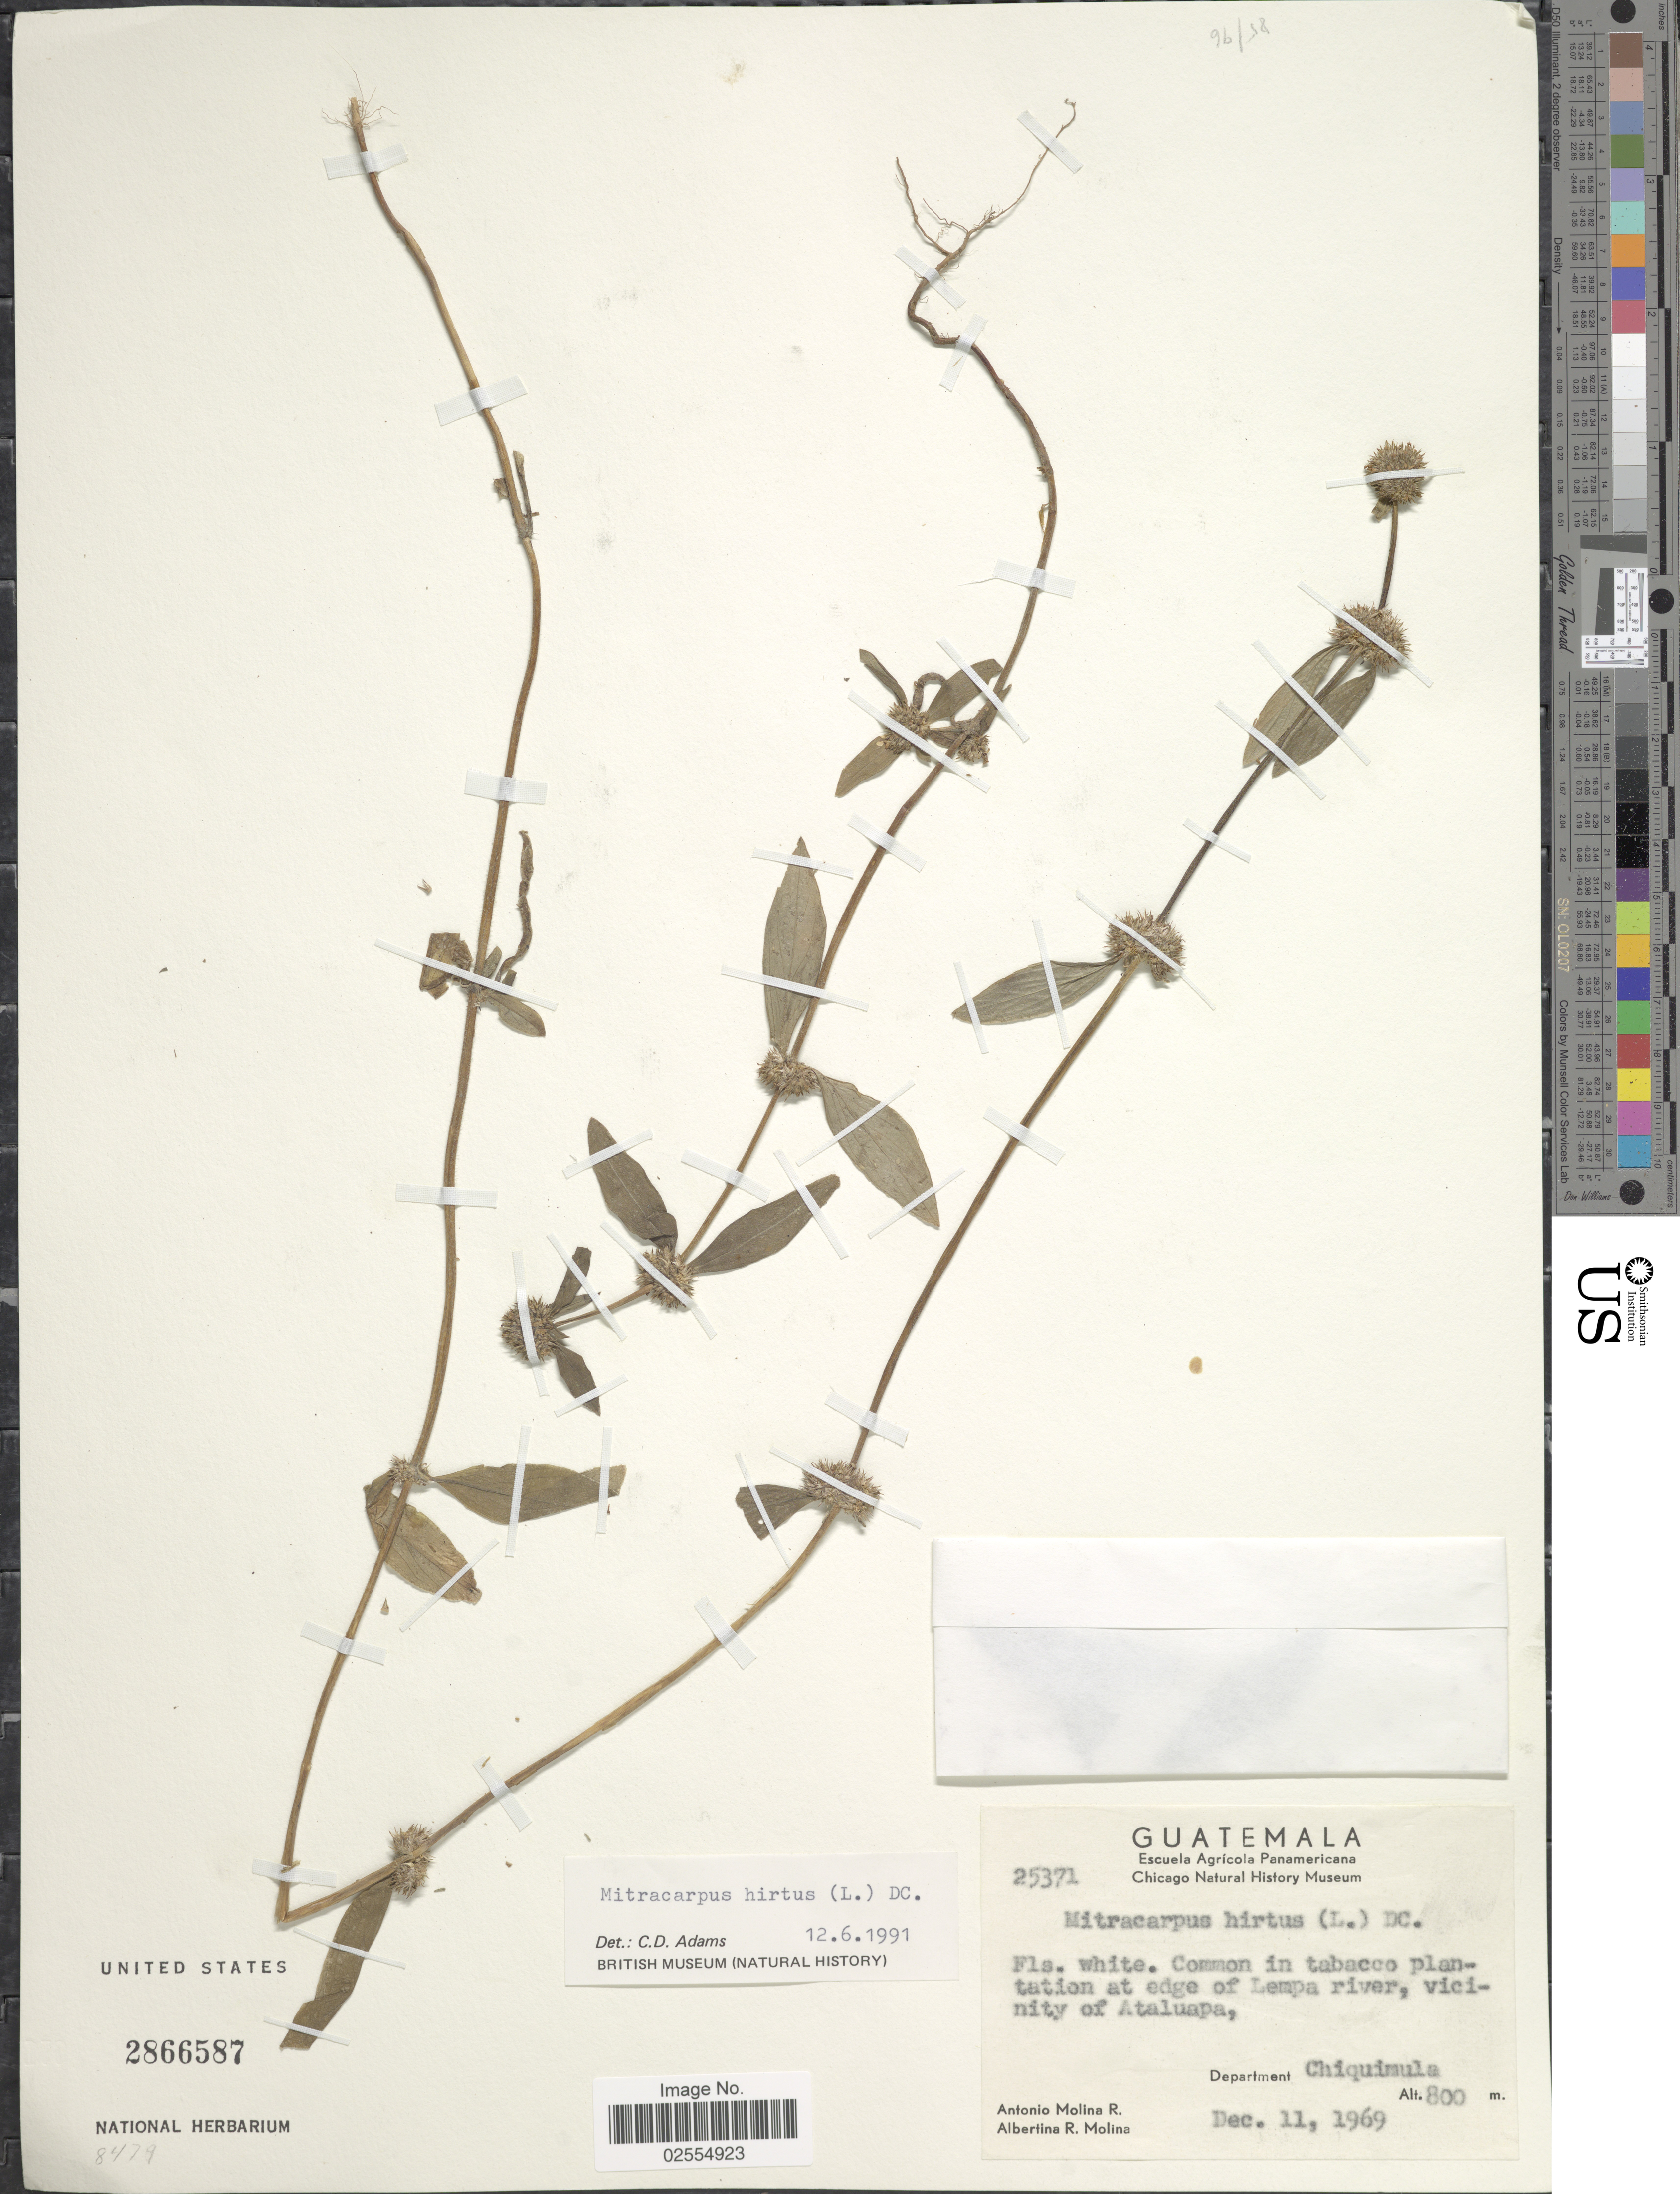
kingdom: Plantae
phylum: Tracheophyta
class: Magnoliopsida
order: Gentianales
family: Rubiaceae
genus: Mitracarpus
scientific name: Mitracarpus hirtus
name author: (L.) DC.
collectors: A. Molina R. & A. R. Molina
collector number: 25371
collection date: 1969-12-11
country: Guatemala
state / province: Chiquimula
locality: At edge of Lempa river, vicinity of Ataluapa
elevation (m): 800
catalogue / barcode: US 2866587